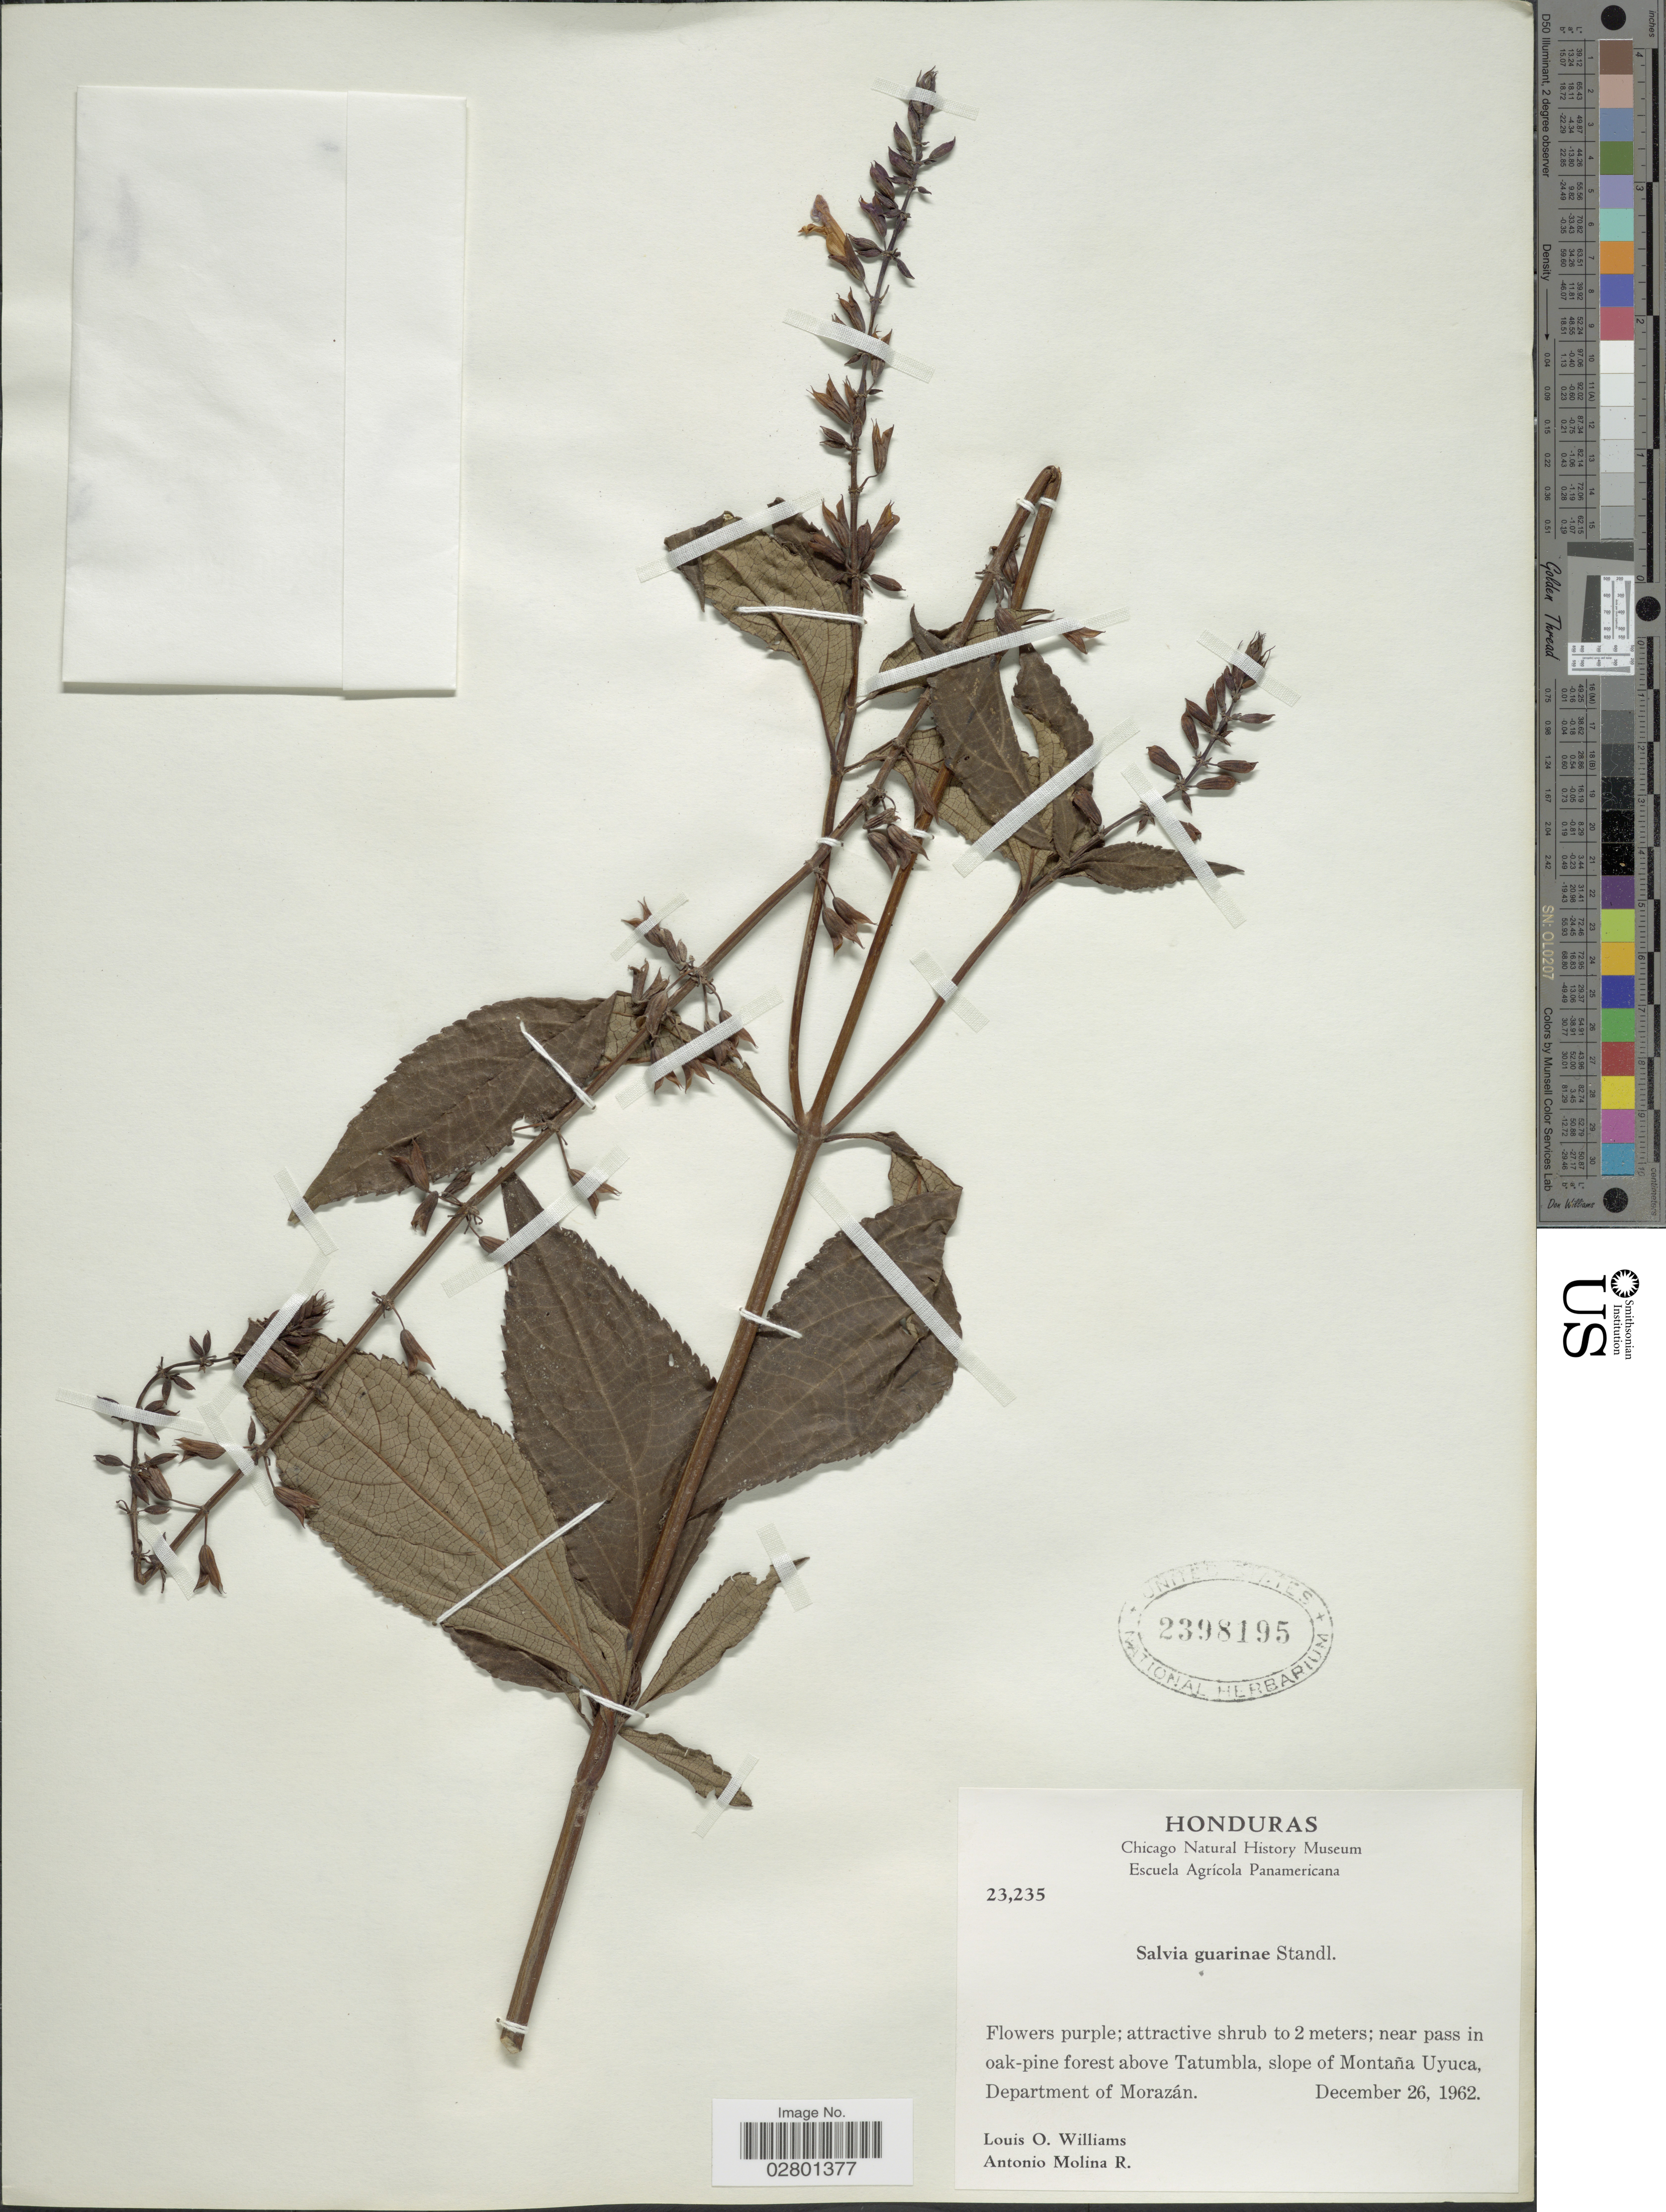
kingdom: Plantae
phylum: Tracheophyta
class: Magnoliopsida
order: Lamiales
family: Lamiaceae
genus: Salvia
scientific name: Salvia guarinae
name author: Standl.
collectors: L. O. Williams & A. Molina R.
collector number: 23235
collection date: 1962-12-26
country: Honduras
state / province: Fco. Morazán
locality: Near pass in oak-pine forest above Tatumbla, slope of Montaña Uyuca, Department of Morazán.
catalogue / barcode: US 2398195